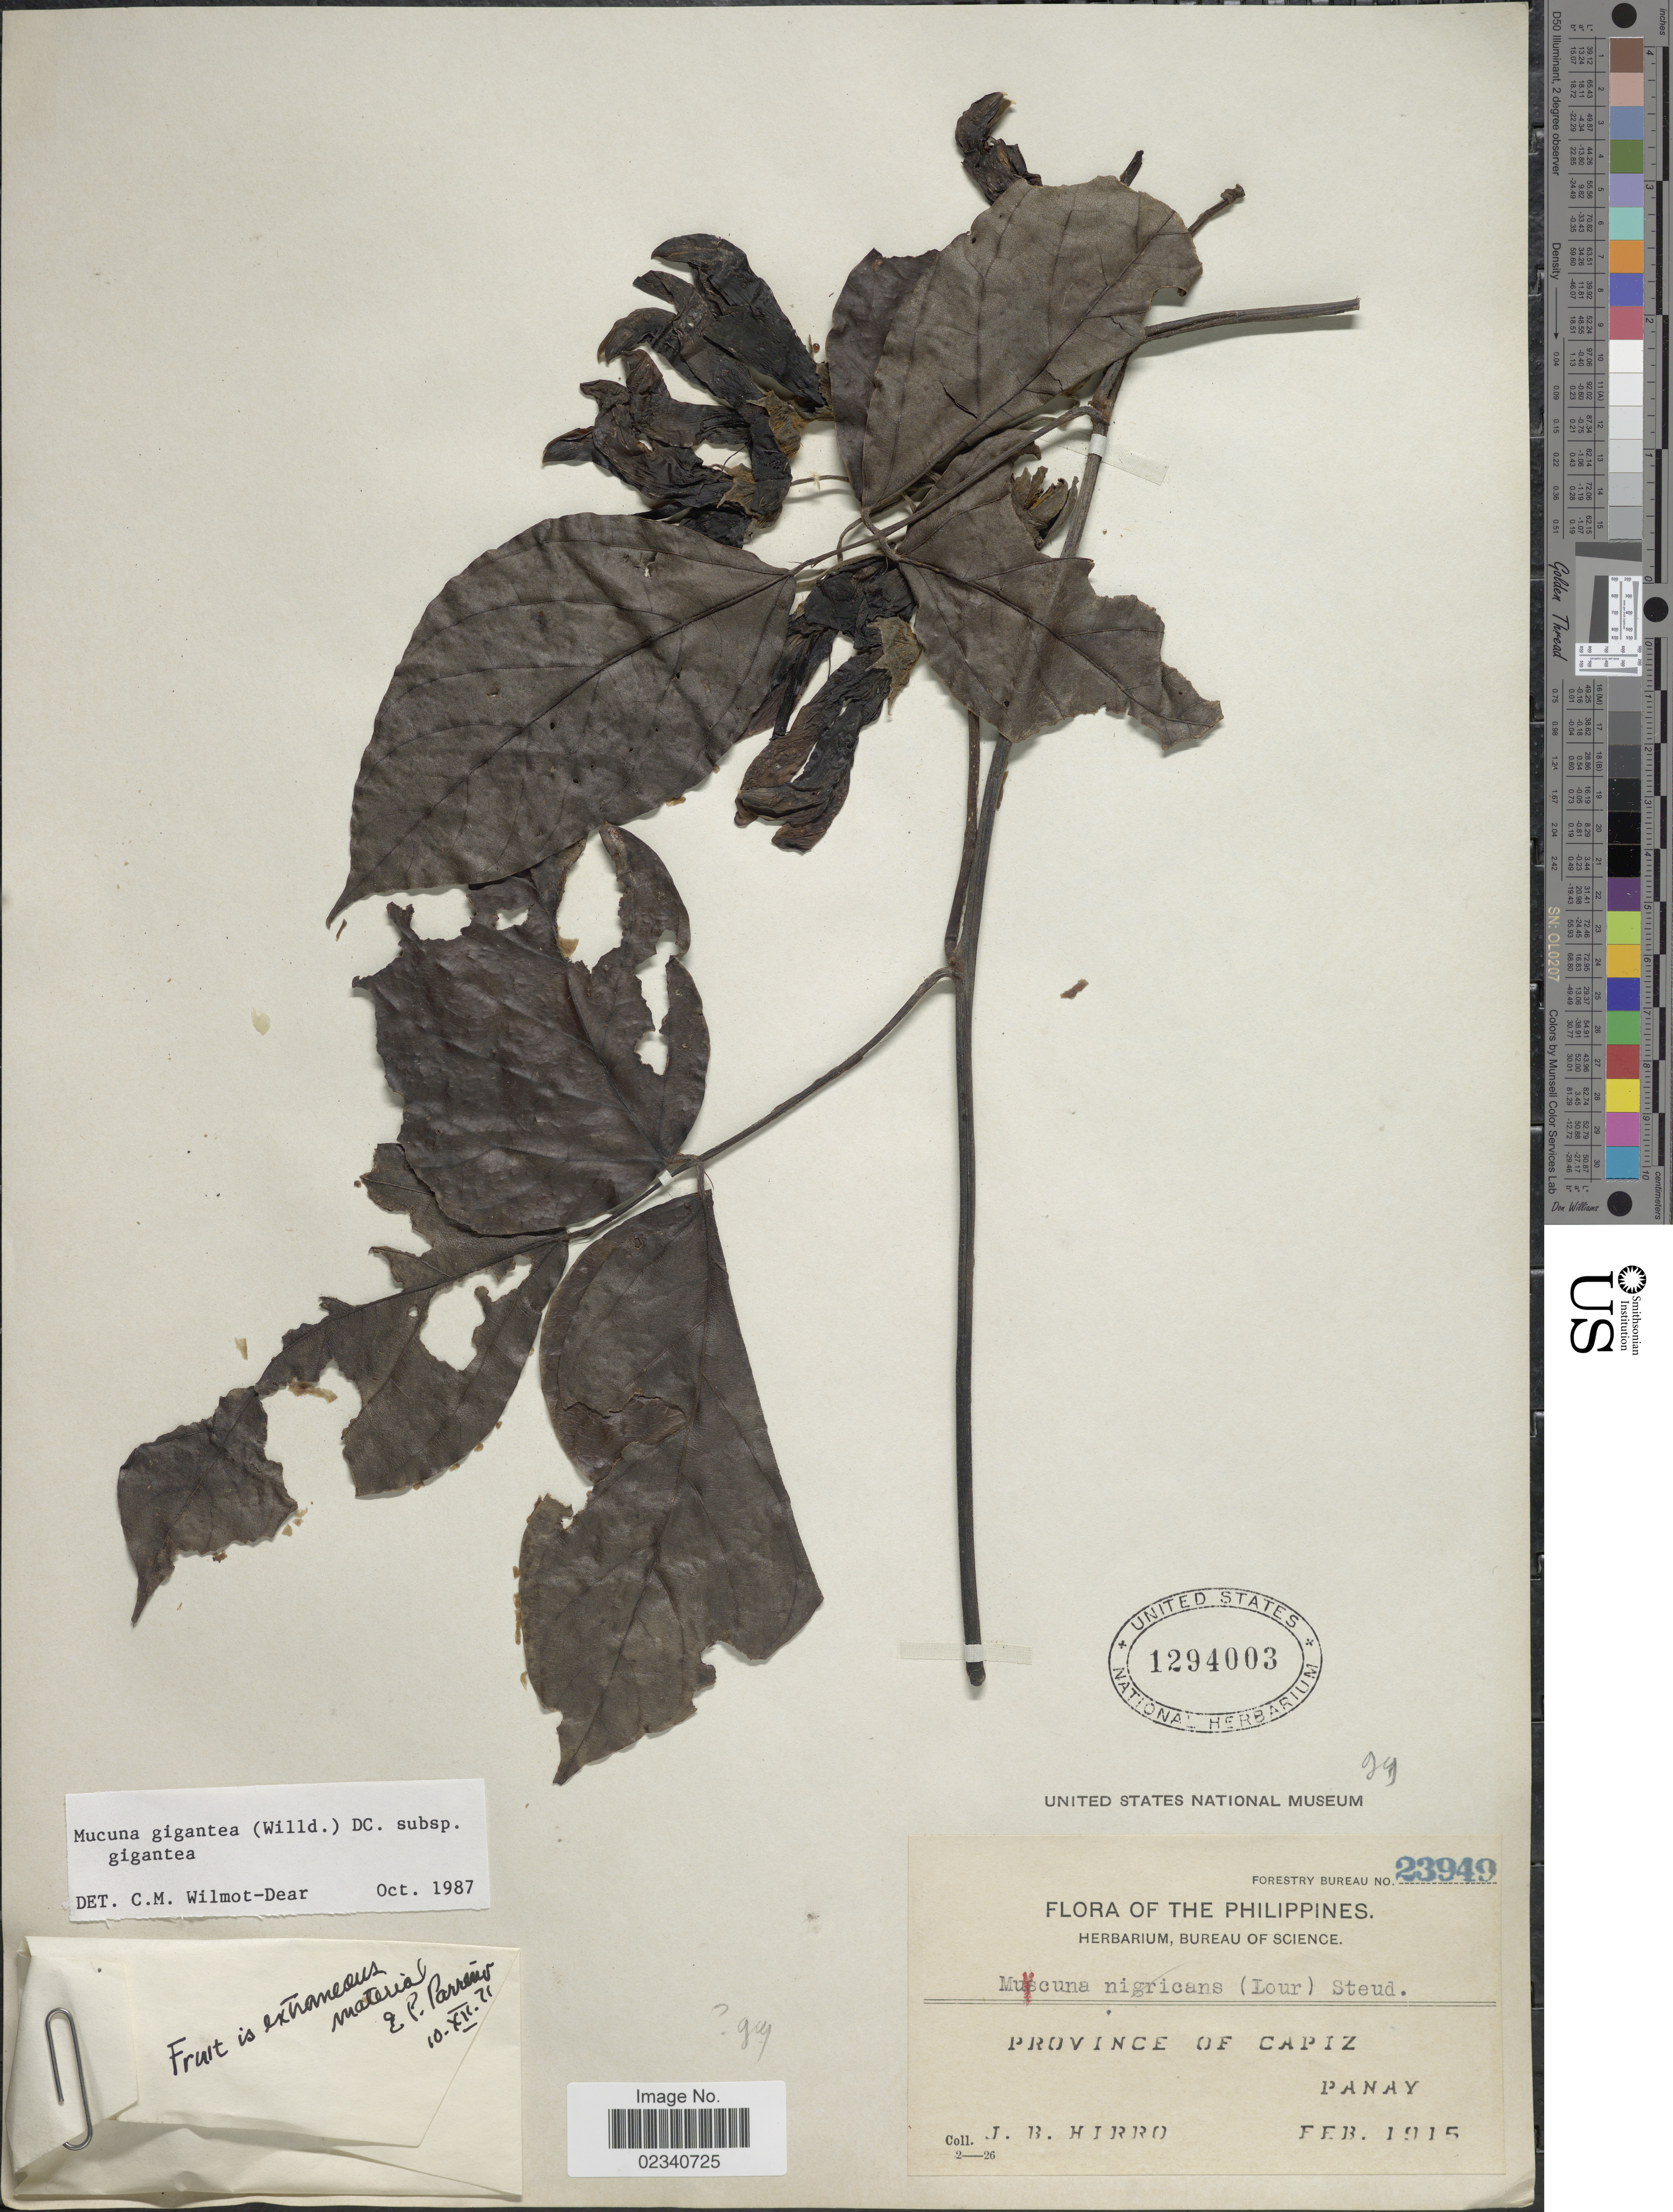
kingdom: Plantae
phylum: Tracheophyta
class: Magnoliopsida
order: Fabales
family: Fabaceae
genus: Mucuna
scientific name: Mucuna gigantea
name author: (Willd.) DC.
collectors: J. Hirro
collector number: Forestry Bureau 23949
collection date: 1915-02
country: Philippines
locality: Province of Capiz, Panay.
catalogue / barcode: US 1294003